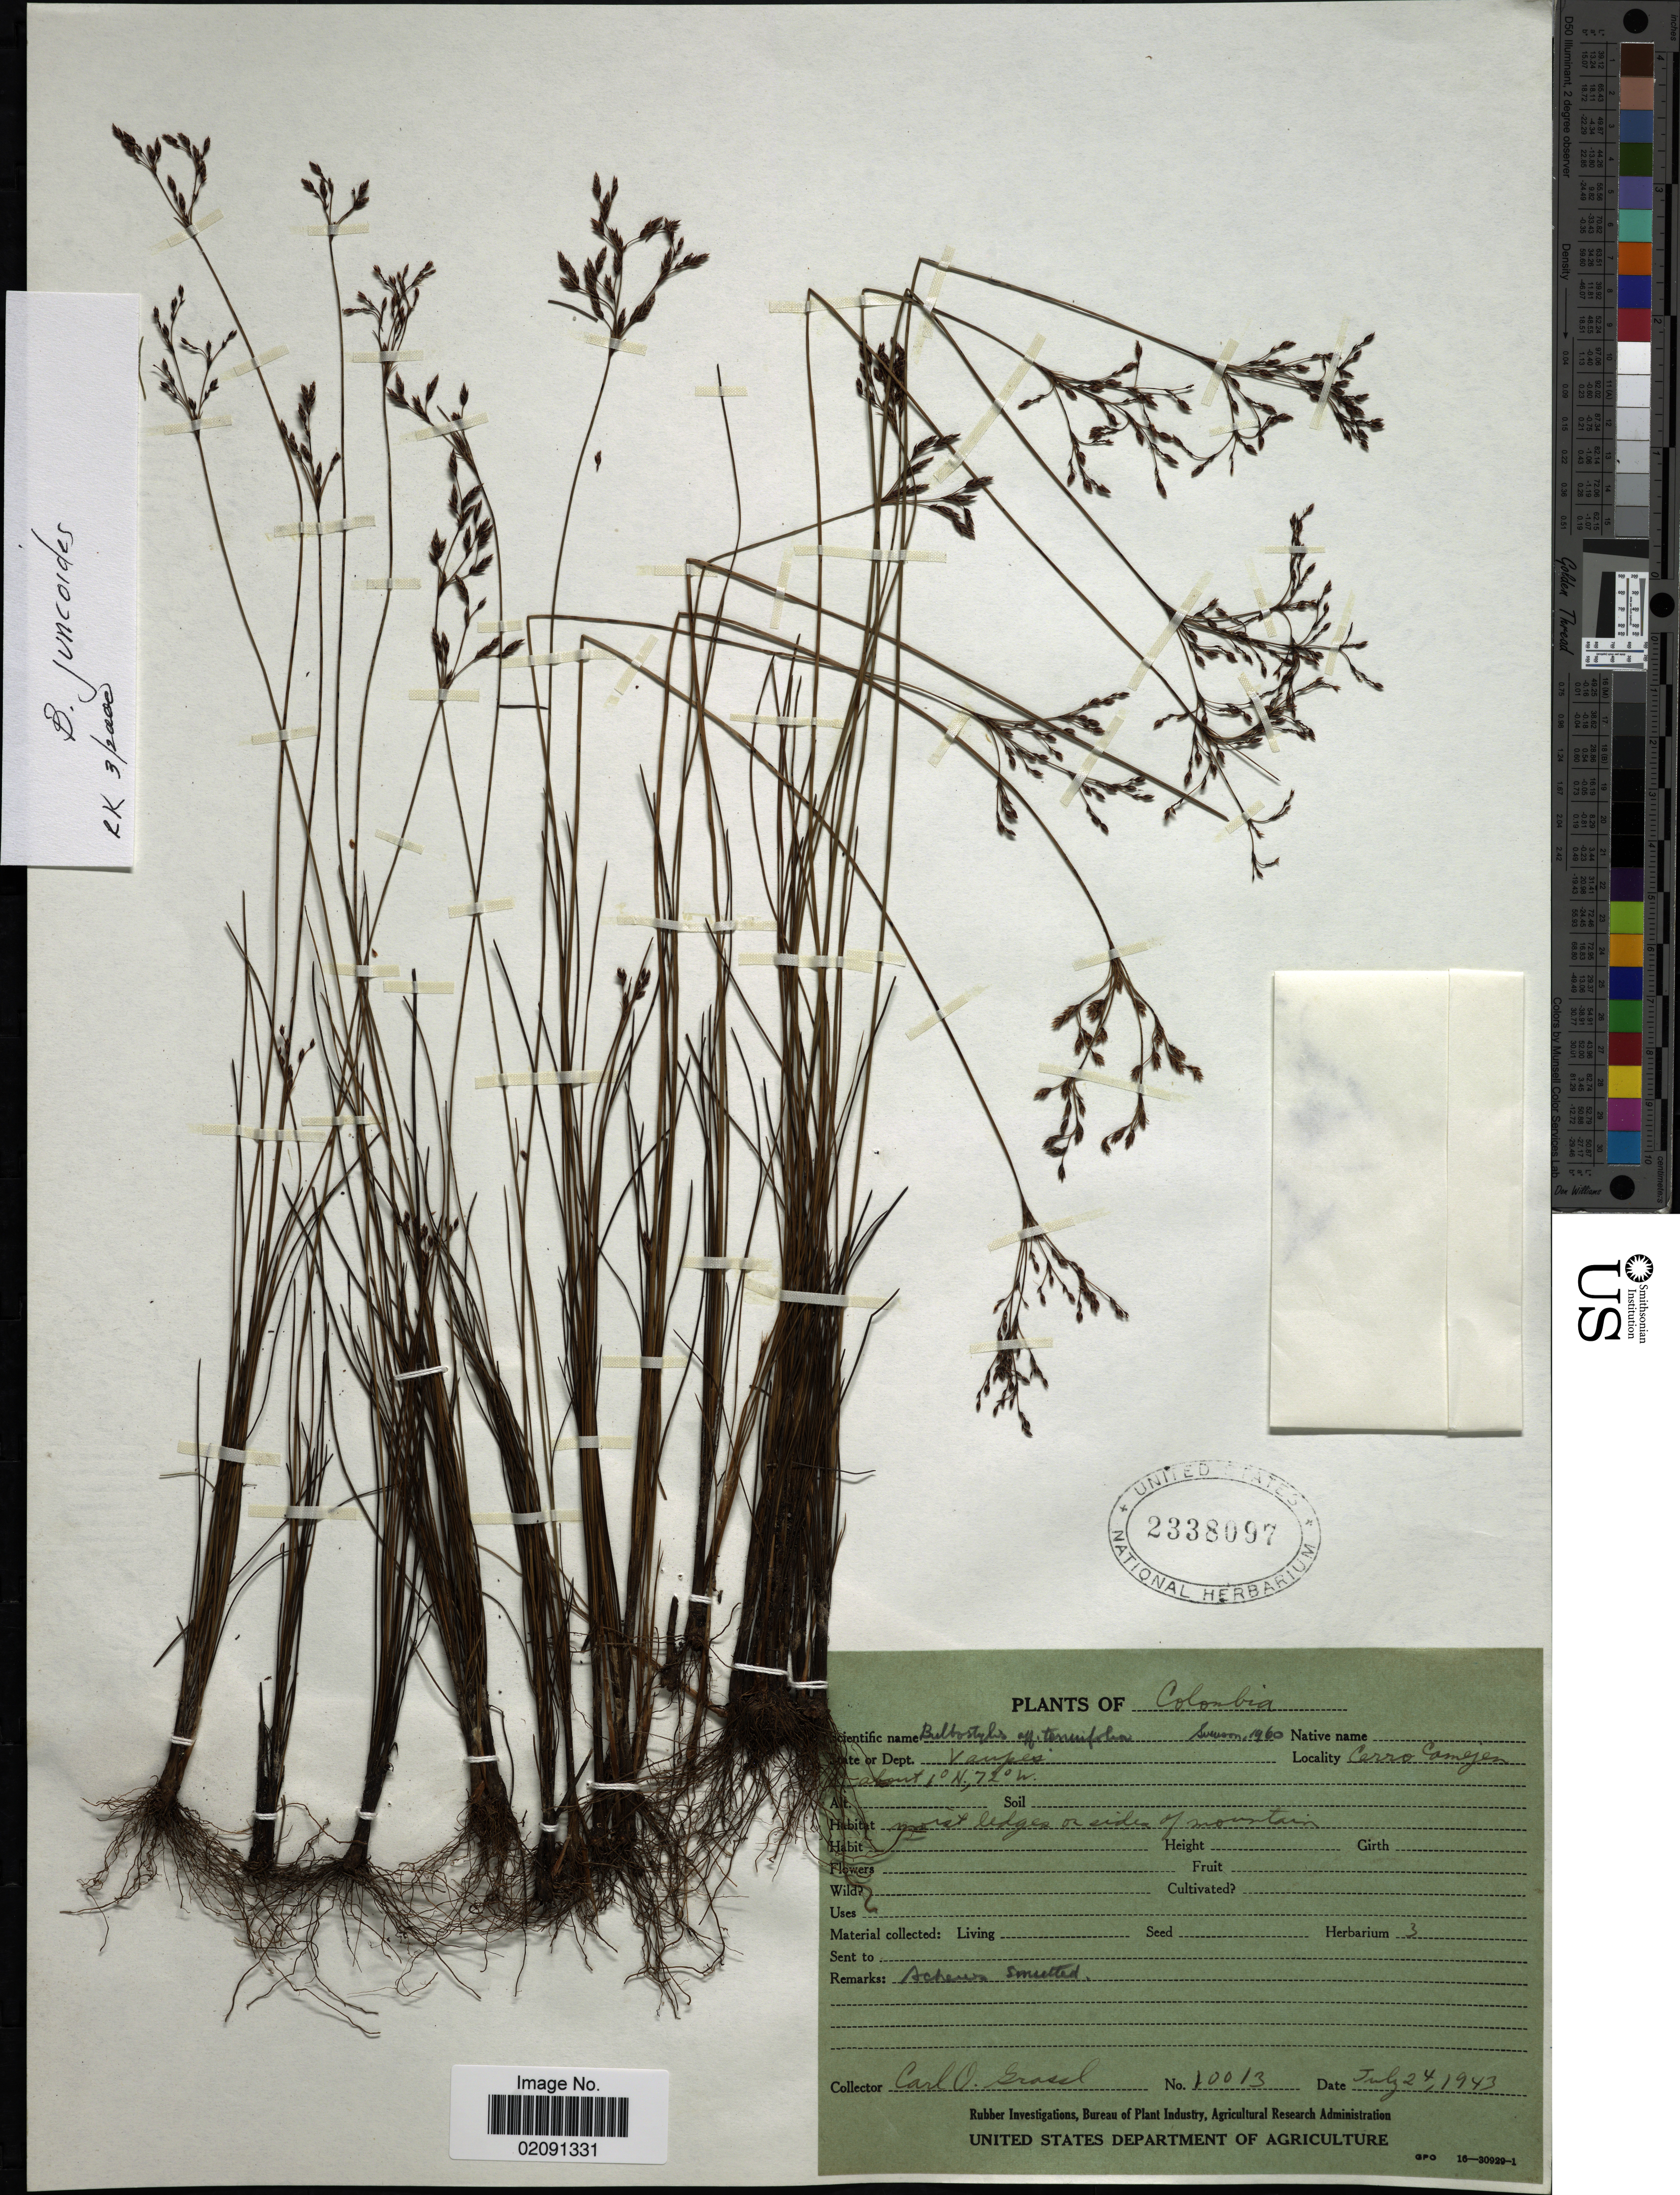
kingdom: Plantae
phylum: Tracheophyta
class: Liliopsida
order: Poales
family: Cyperaceae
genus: Bulbostylis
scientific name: Bulbostylis sp.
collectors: C. Grassl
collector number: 10013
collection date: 1943-07-24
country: Colombia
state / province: Vaupés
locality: Cerro Comejen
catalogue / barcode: US 2338097